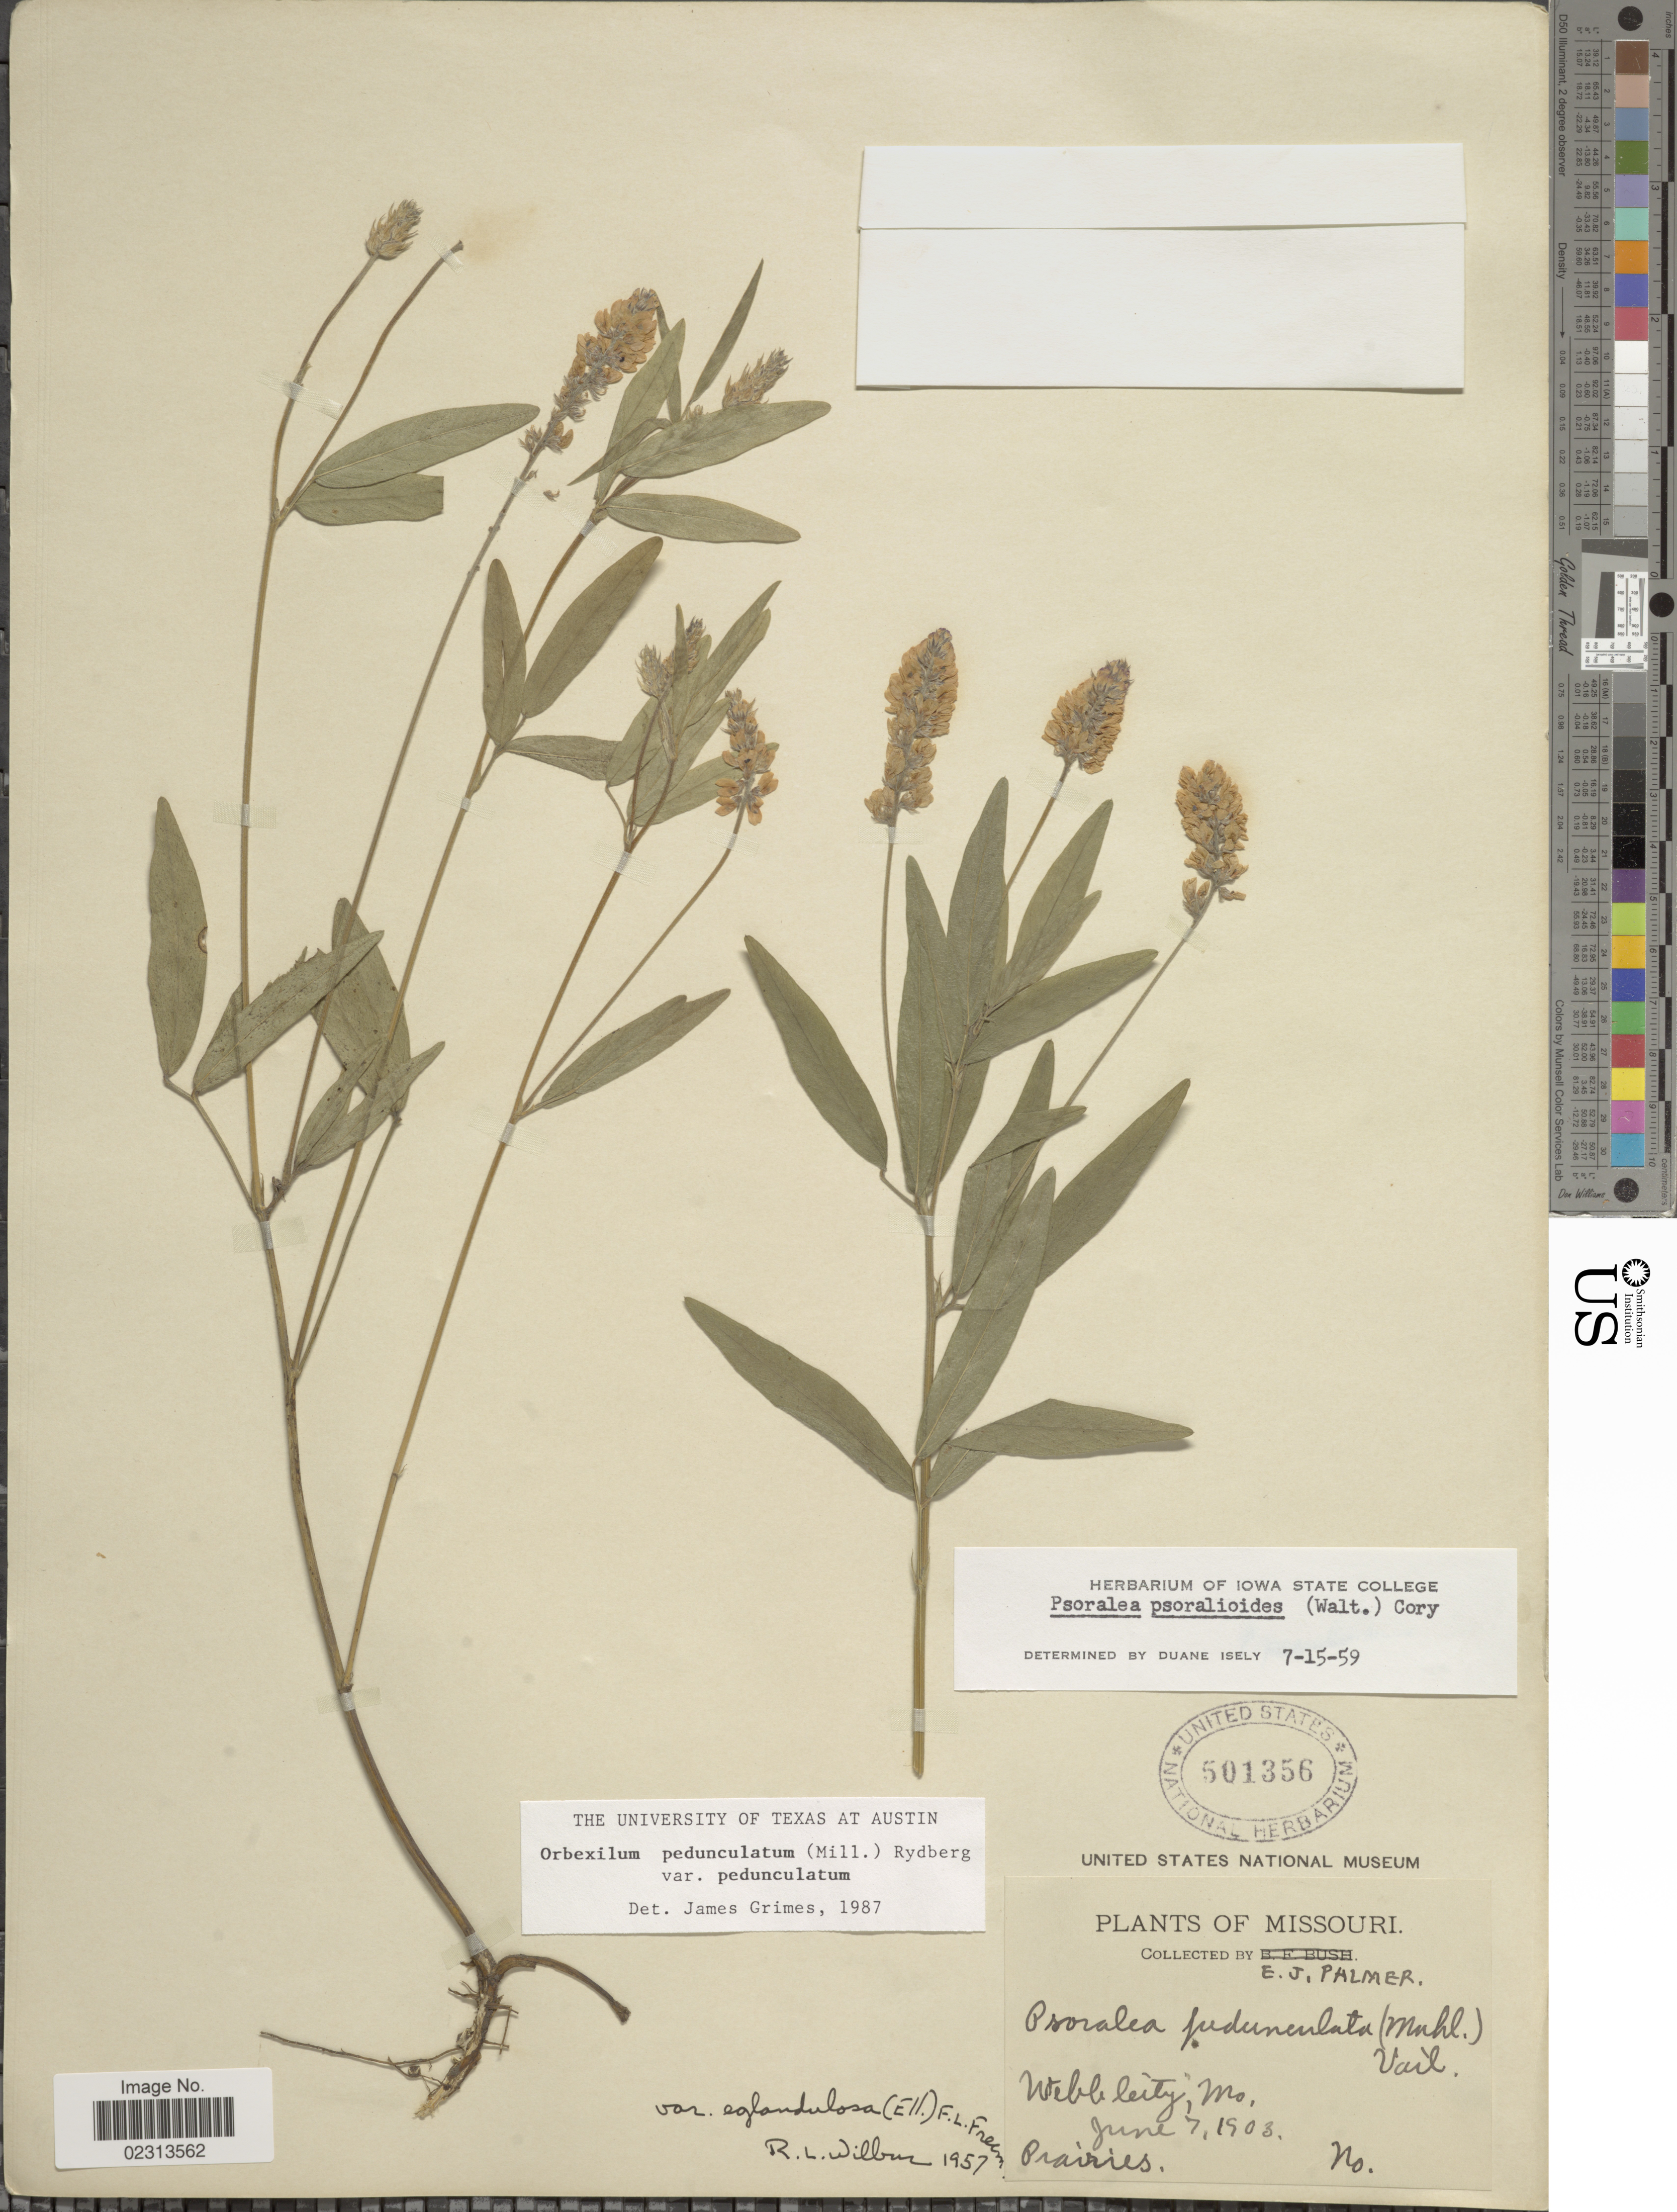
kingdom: Plantae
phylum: Tracheophyta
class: Magnoliopsida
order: Fabales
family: Fabaceae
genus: Orbexilum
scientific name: Orbexilum pedunculatum var. pedunculatum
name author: (Miller) Rydberg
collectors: E. J. Palmer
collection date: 1903-06-07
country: United States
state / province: Missouri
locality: Webb City, Mo.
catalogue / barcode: US 501356